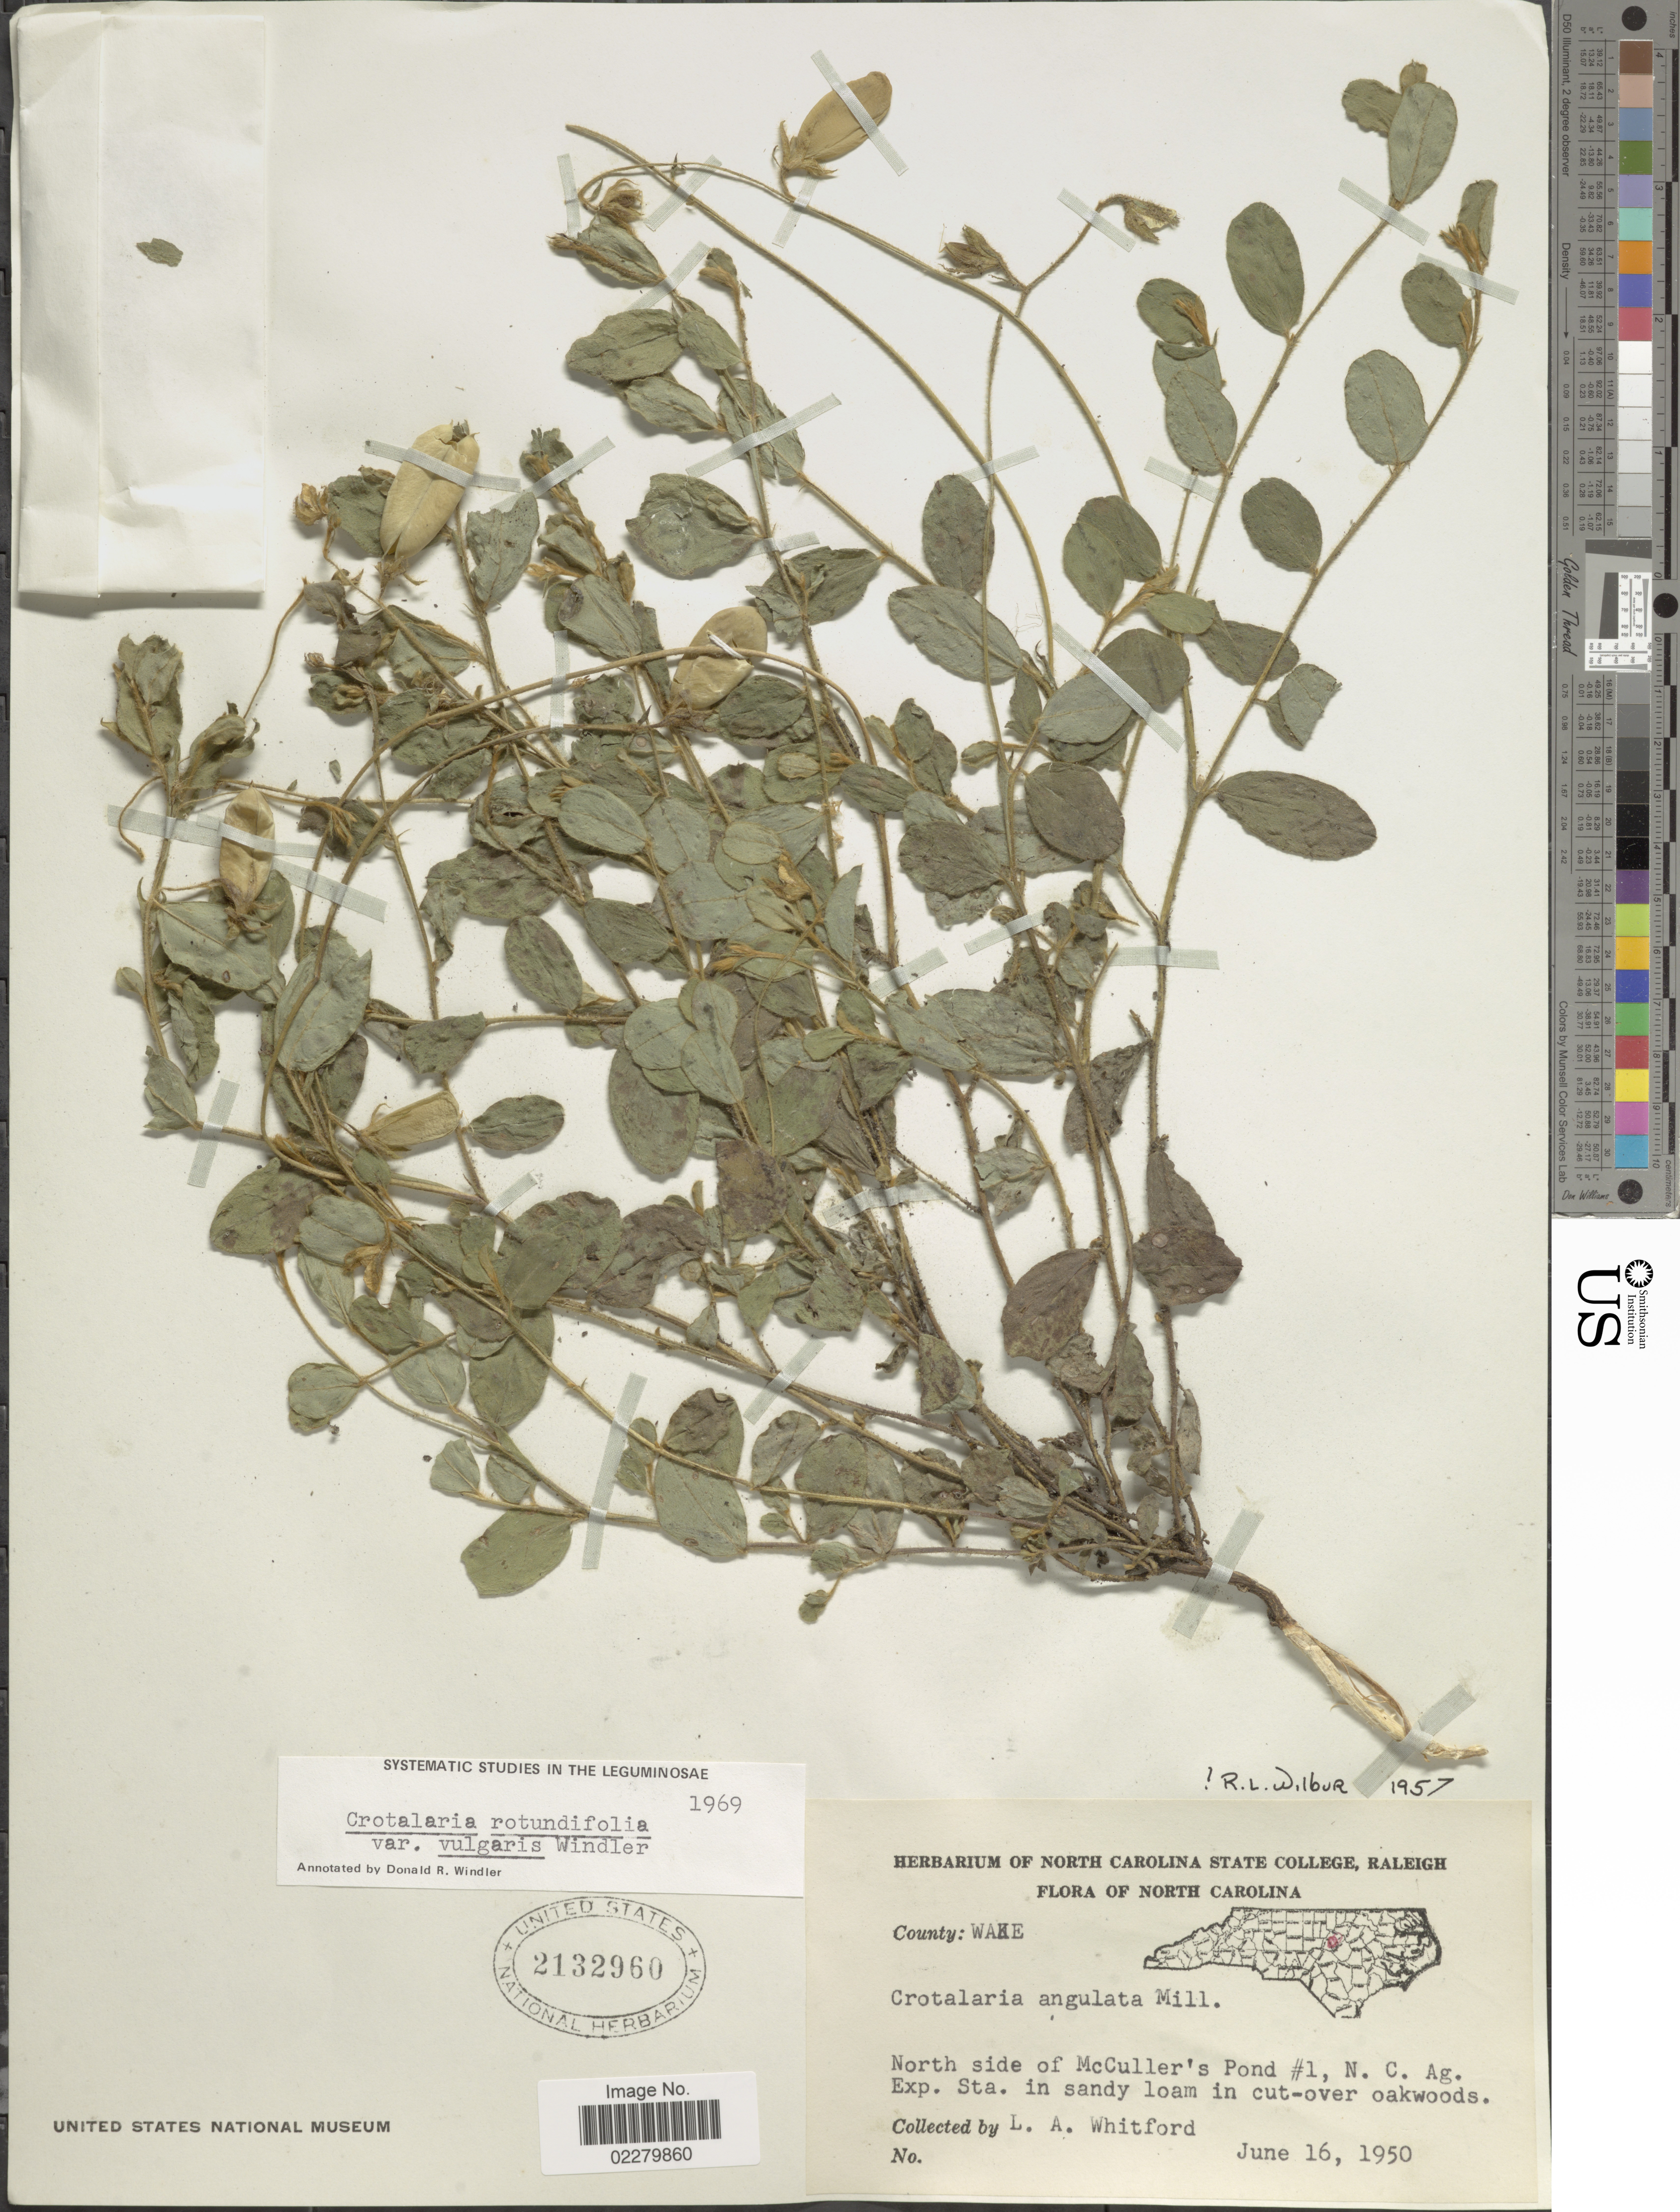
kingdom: Plantae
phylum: Tracheophyta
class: Magnoliopsida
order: Fabales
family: Fabaceae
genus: Crotalaria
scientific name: Crotalaria rotundifolia var. vulgaris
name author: Windler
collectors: L. Whitford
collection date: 1950-06-16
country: United States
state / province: North Carolina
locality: North side of McCuller's Pond #1, N.C. Ag. Exp. Sta.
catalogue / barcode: US 2132960